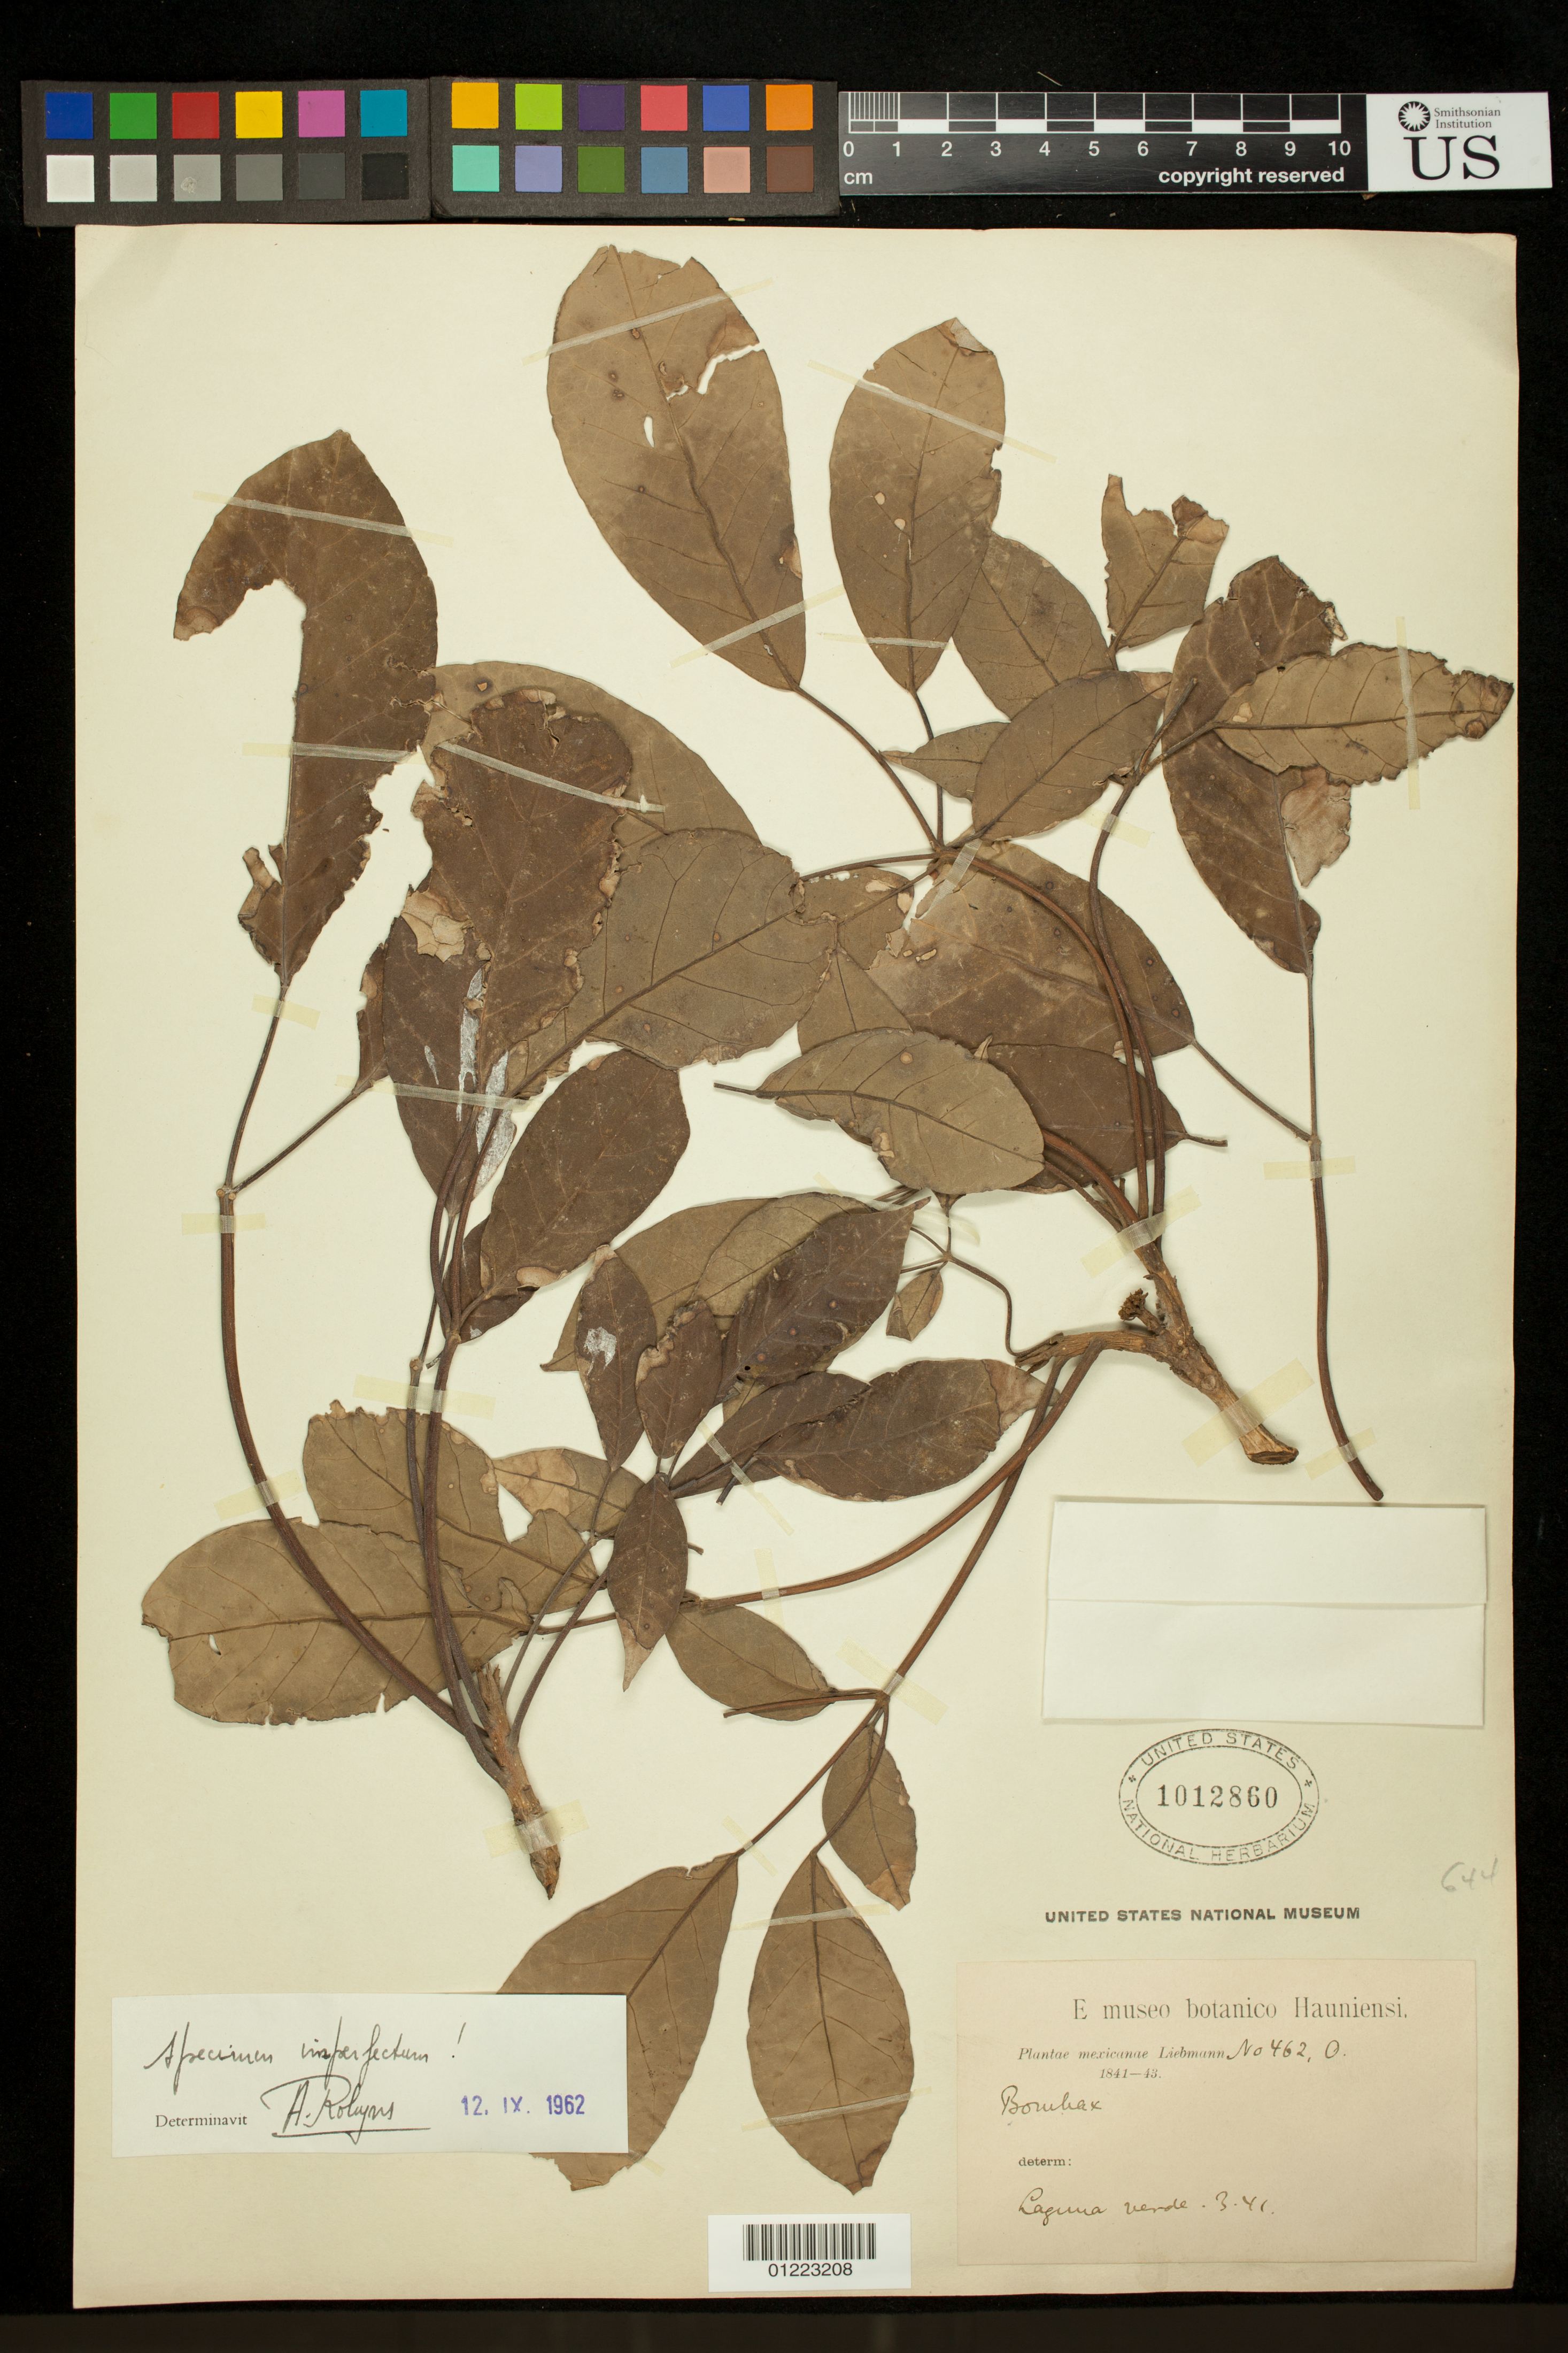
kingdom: Plantae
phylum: Tracheophyta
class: Magnoliopsida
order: Malvales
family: Malvaceae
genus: Bombax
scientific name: Bombax sp.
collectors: F. M. Liebmann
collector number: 462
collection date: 1841-03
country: Mexico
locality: Laguna verde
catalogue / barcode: US 1012860